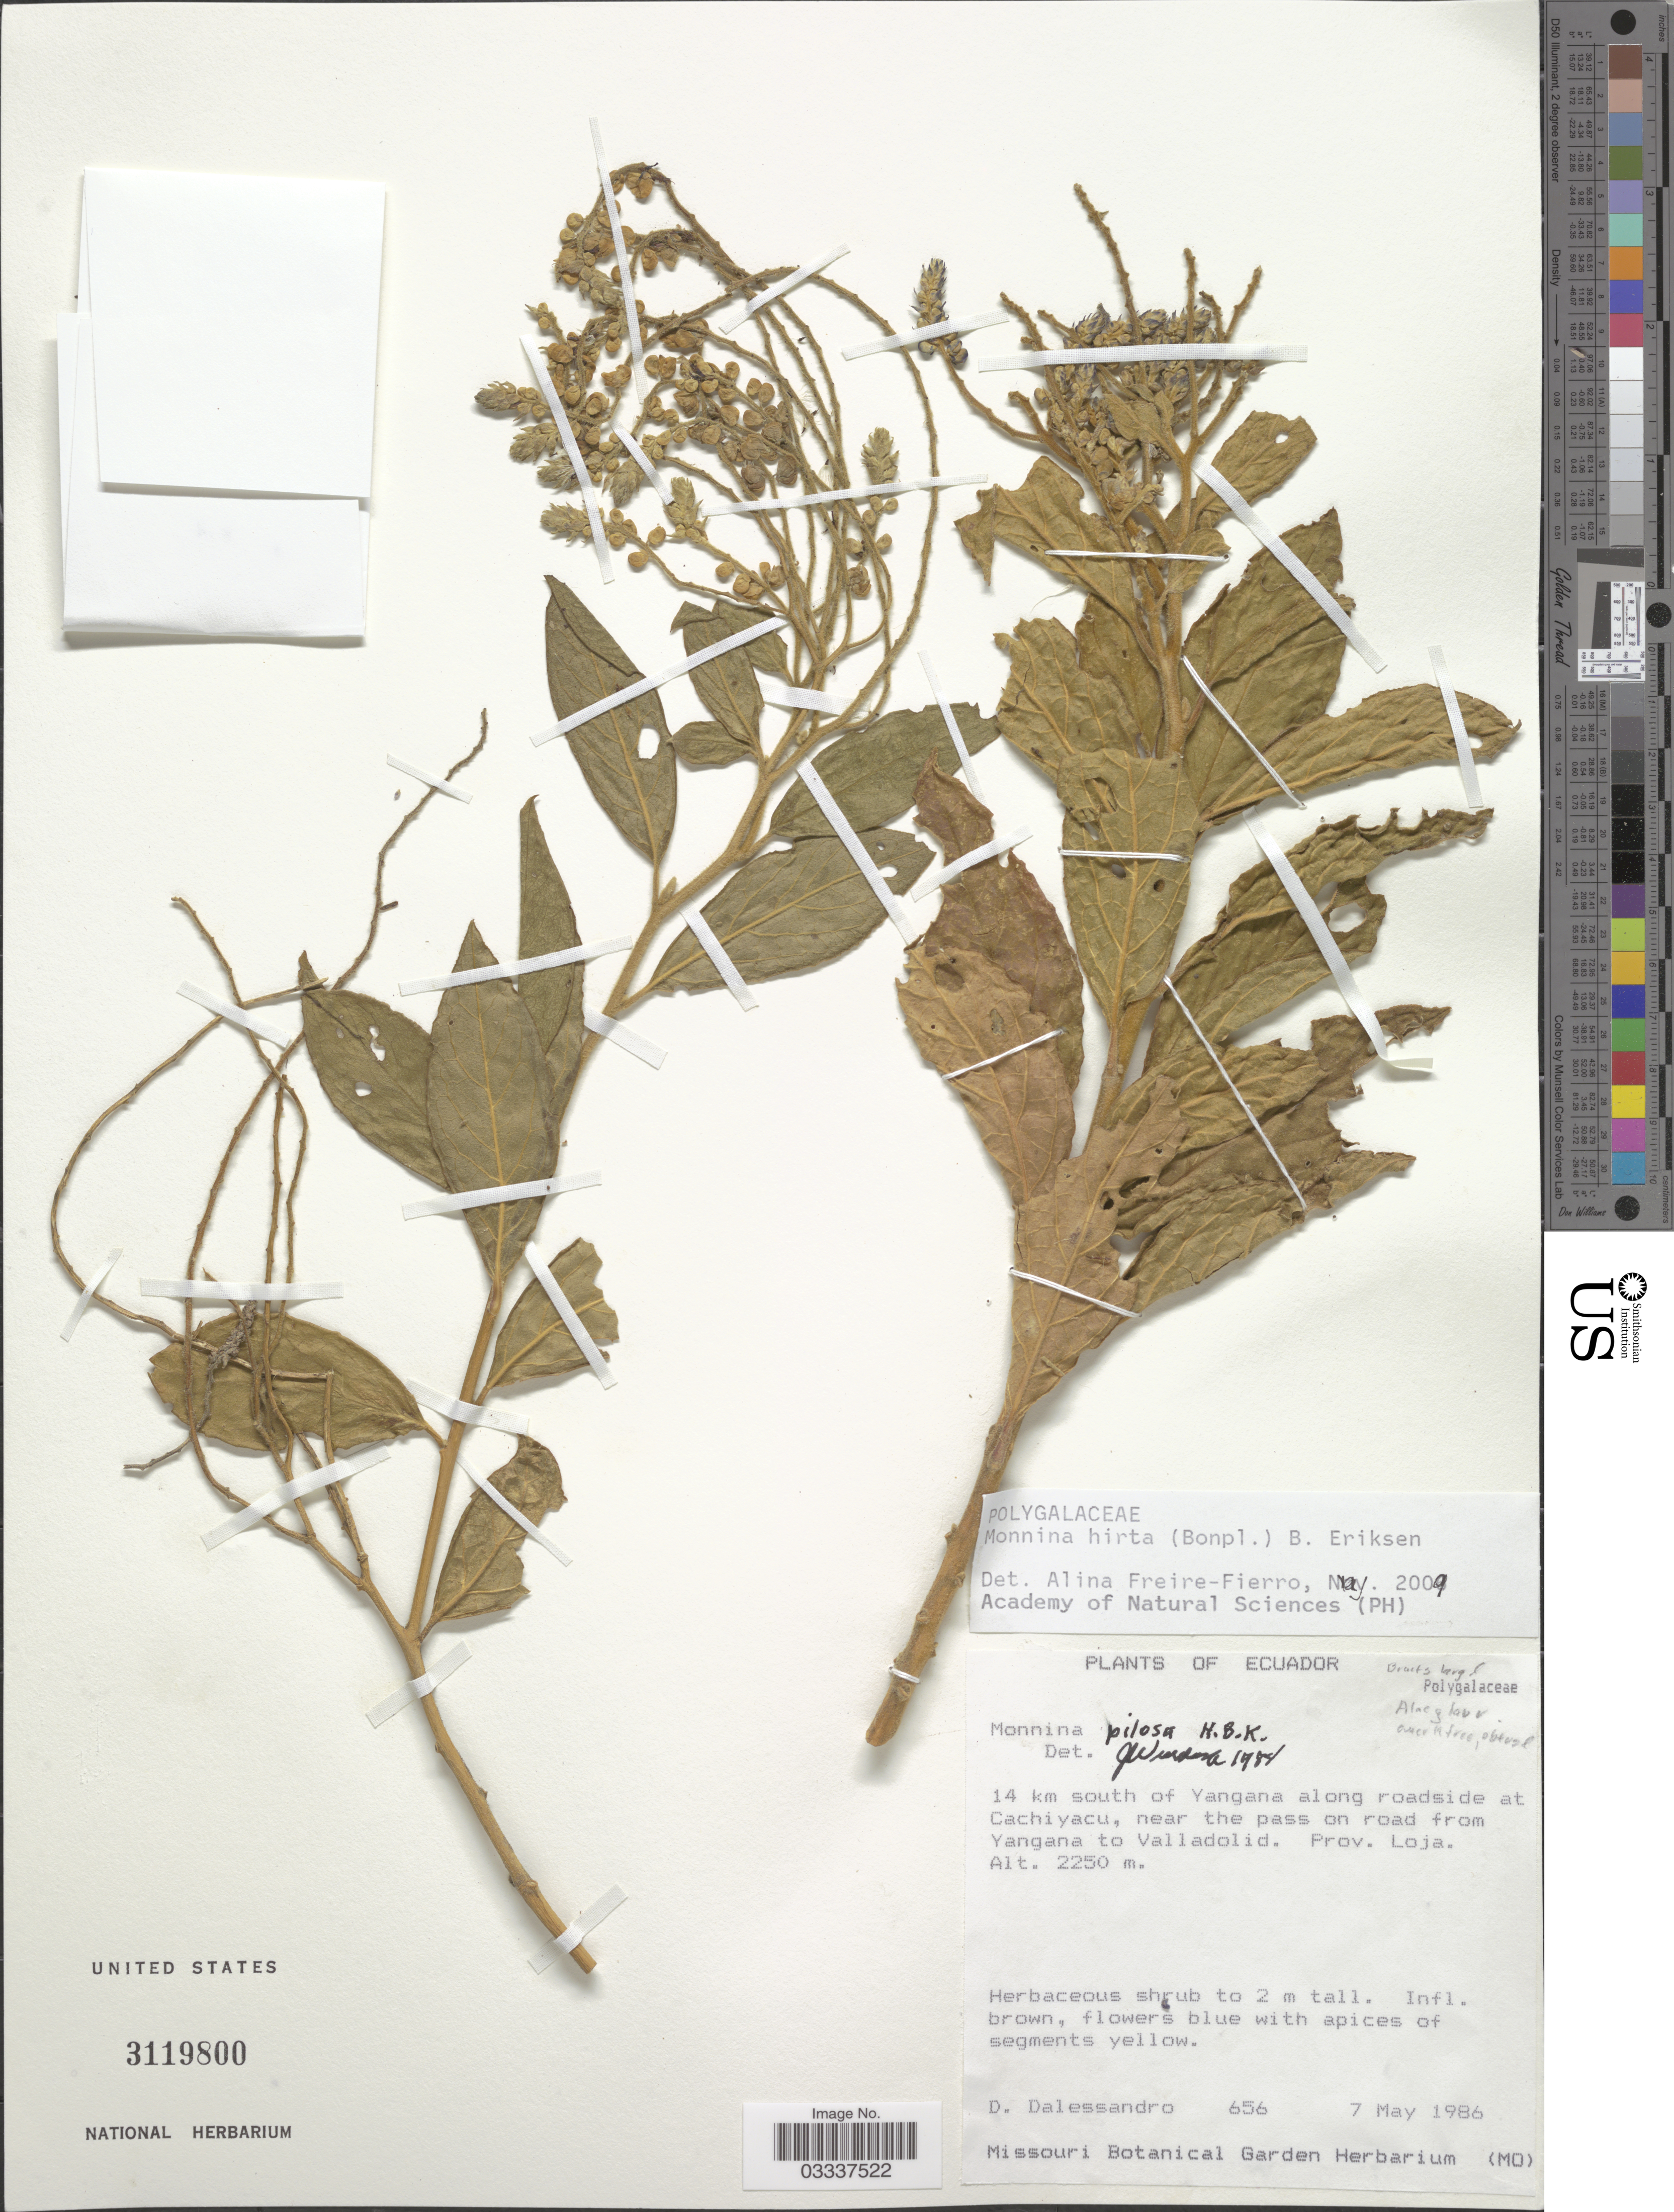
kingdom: Plantae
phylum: Tracheophyta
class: Magnoliopsida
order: Fabales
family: Polygalaceae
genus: Monnina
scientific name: Monnina hirta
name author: (Bonpl.) B. Eriksen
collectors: D. D'alessandro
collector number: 656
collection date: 1986-05-07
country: Ecuador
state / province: Loja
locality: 14 km south of Yangana along roadside at Cachiyacu, near the pass on road from Yangana to Valladolid.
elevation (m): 2250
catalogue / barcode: US 3119800